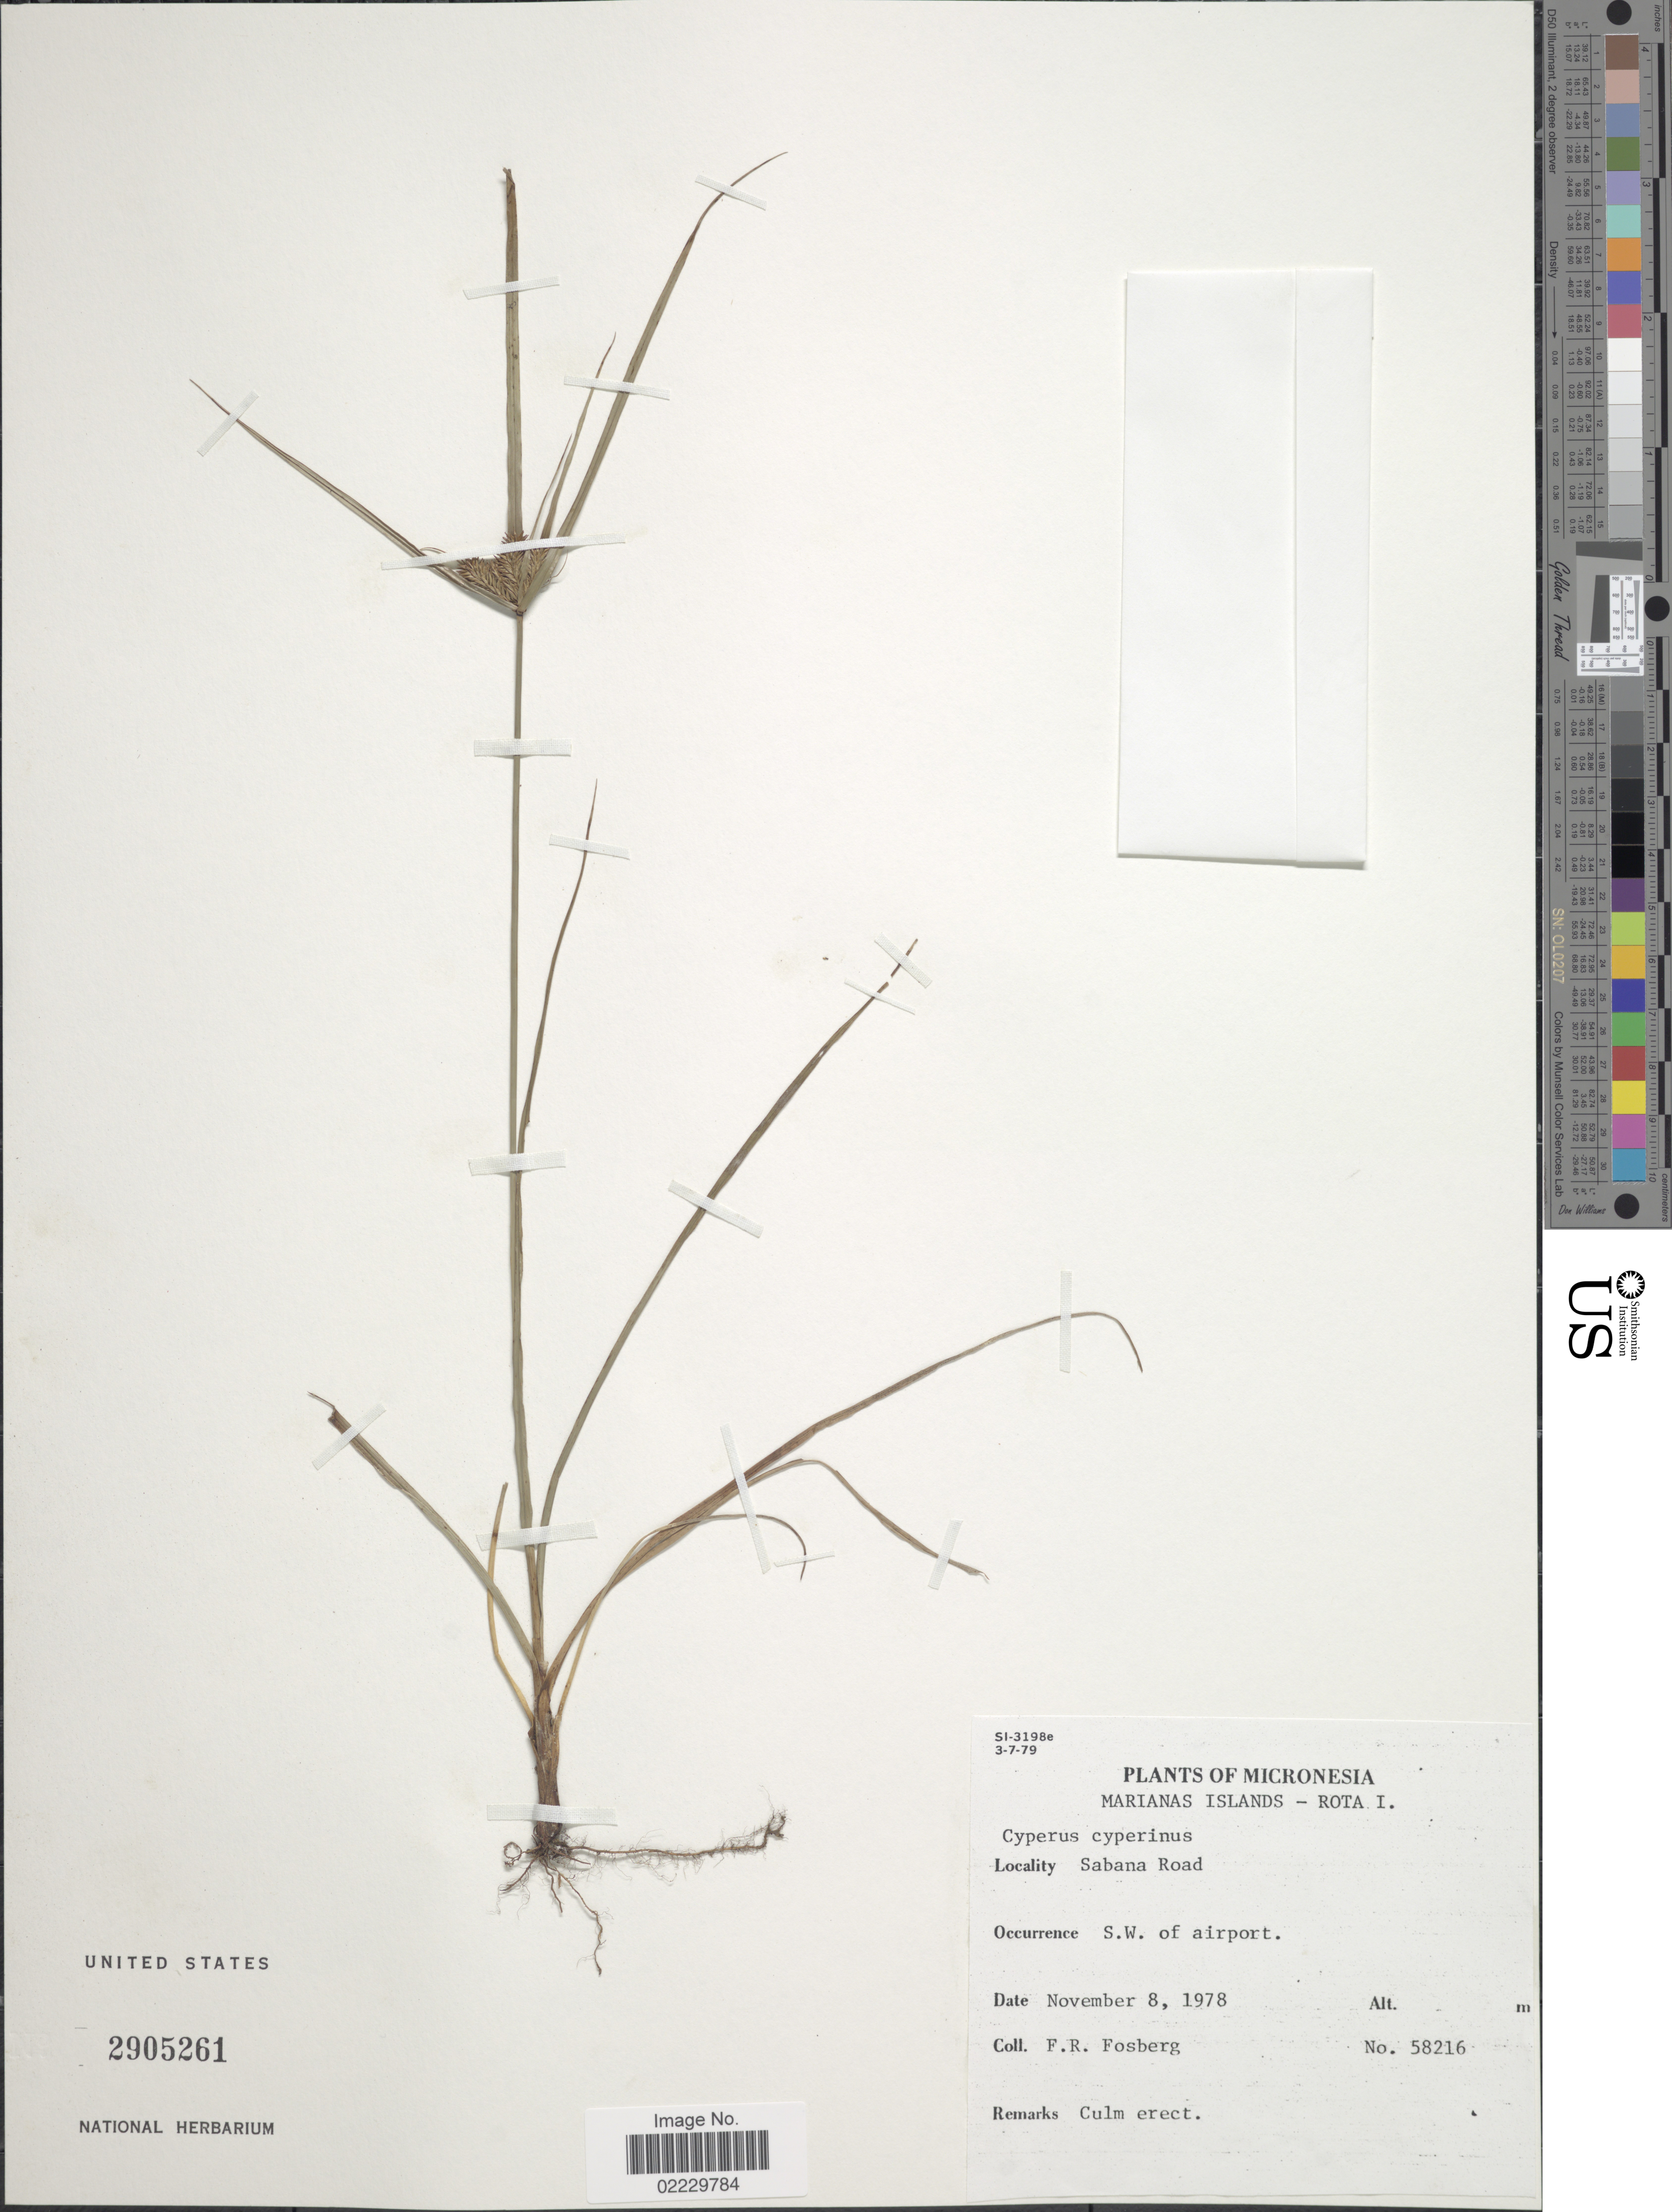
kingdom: Plantae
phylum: Tracheophyta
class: Liliopsida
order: Poales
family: Cyperaceae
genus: Cyperus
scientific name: Cyperus cyperinus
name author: (Retz.) Valck. Sur.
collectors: F. R. Fosberg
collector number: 58216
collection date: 1978-11-08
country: Northern Mariana Islands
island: Rota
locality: Rota I., Sabana Road, S. W. of airport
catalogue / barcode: US 2905261